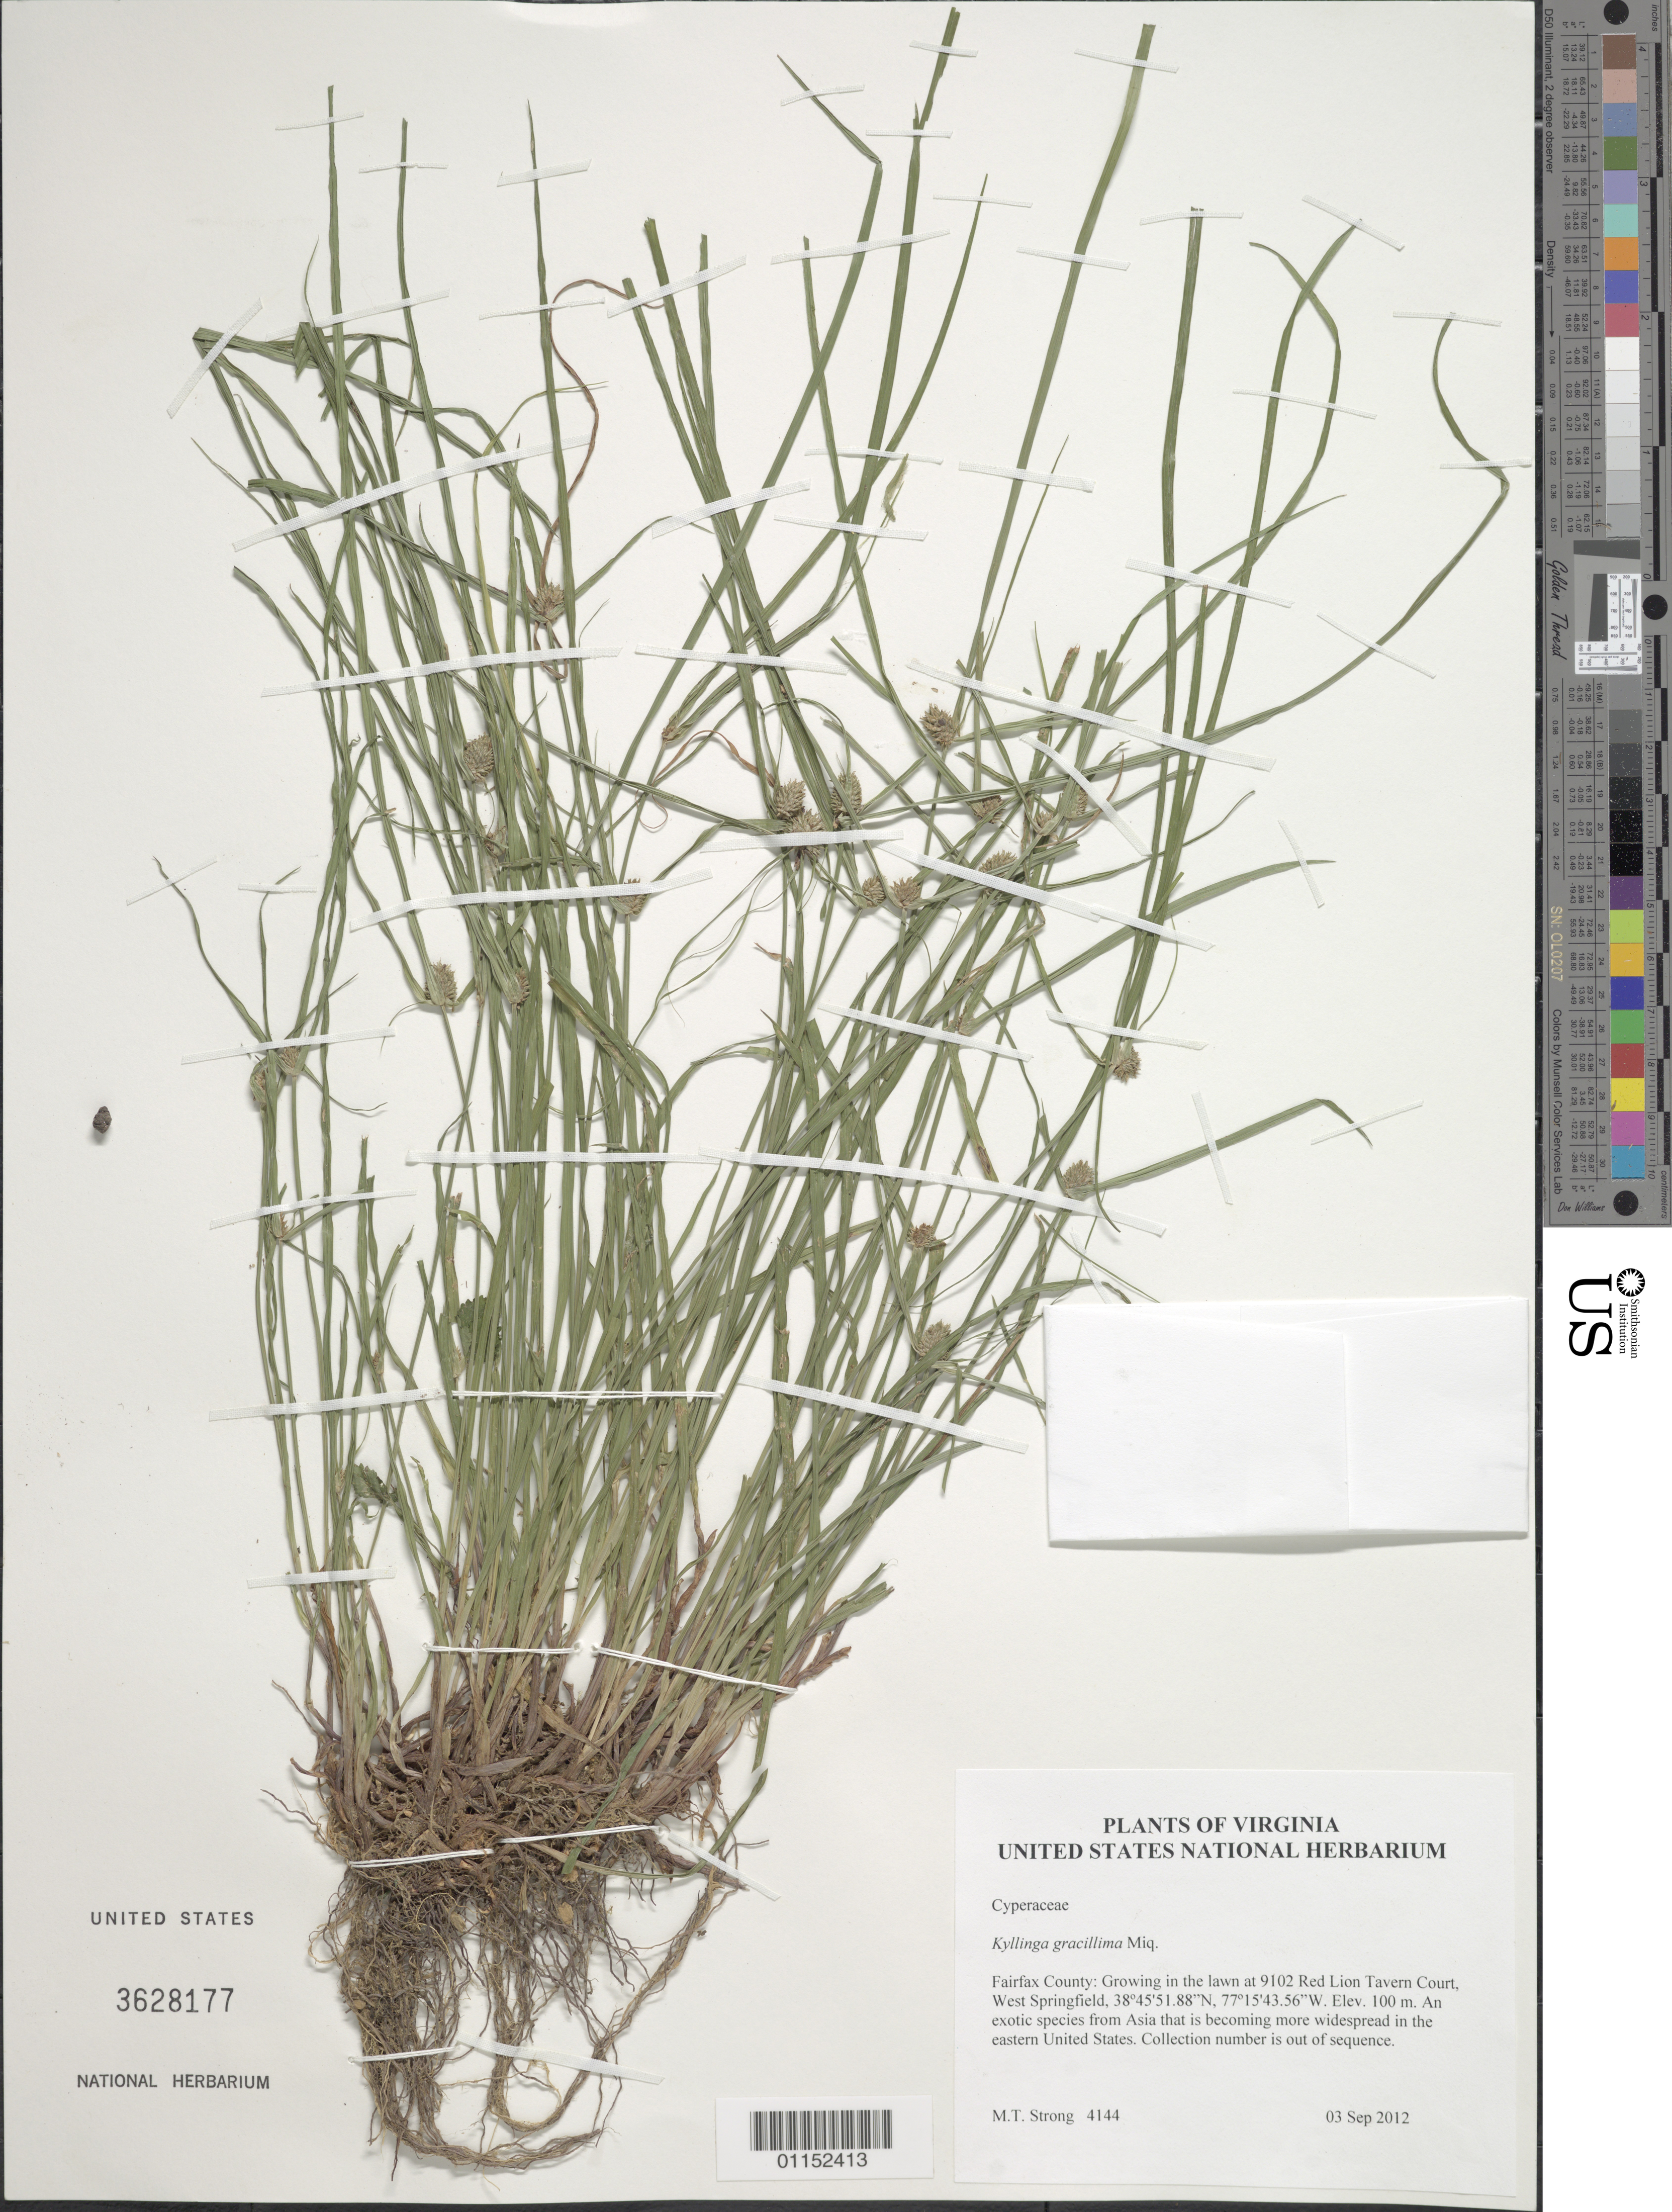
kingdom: Plantae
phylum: Tracheophyta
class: Liliopsida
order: Poales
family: Cyperaceae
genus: Cyperus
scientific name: Cyperus brevifolioides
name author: Thieret & Delahouss.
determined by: Strong, M. T., (US), Smithsonian Institution - National Museum of Natural History (UNITED STATES)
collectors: M. T. Strong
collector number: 4144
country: United States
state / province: Virginia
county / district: Fairfax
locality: In lawn at 9102 Red Lion Tavern Court, West Springfield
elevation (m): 100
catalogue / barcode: US 3628177